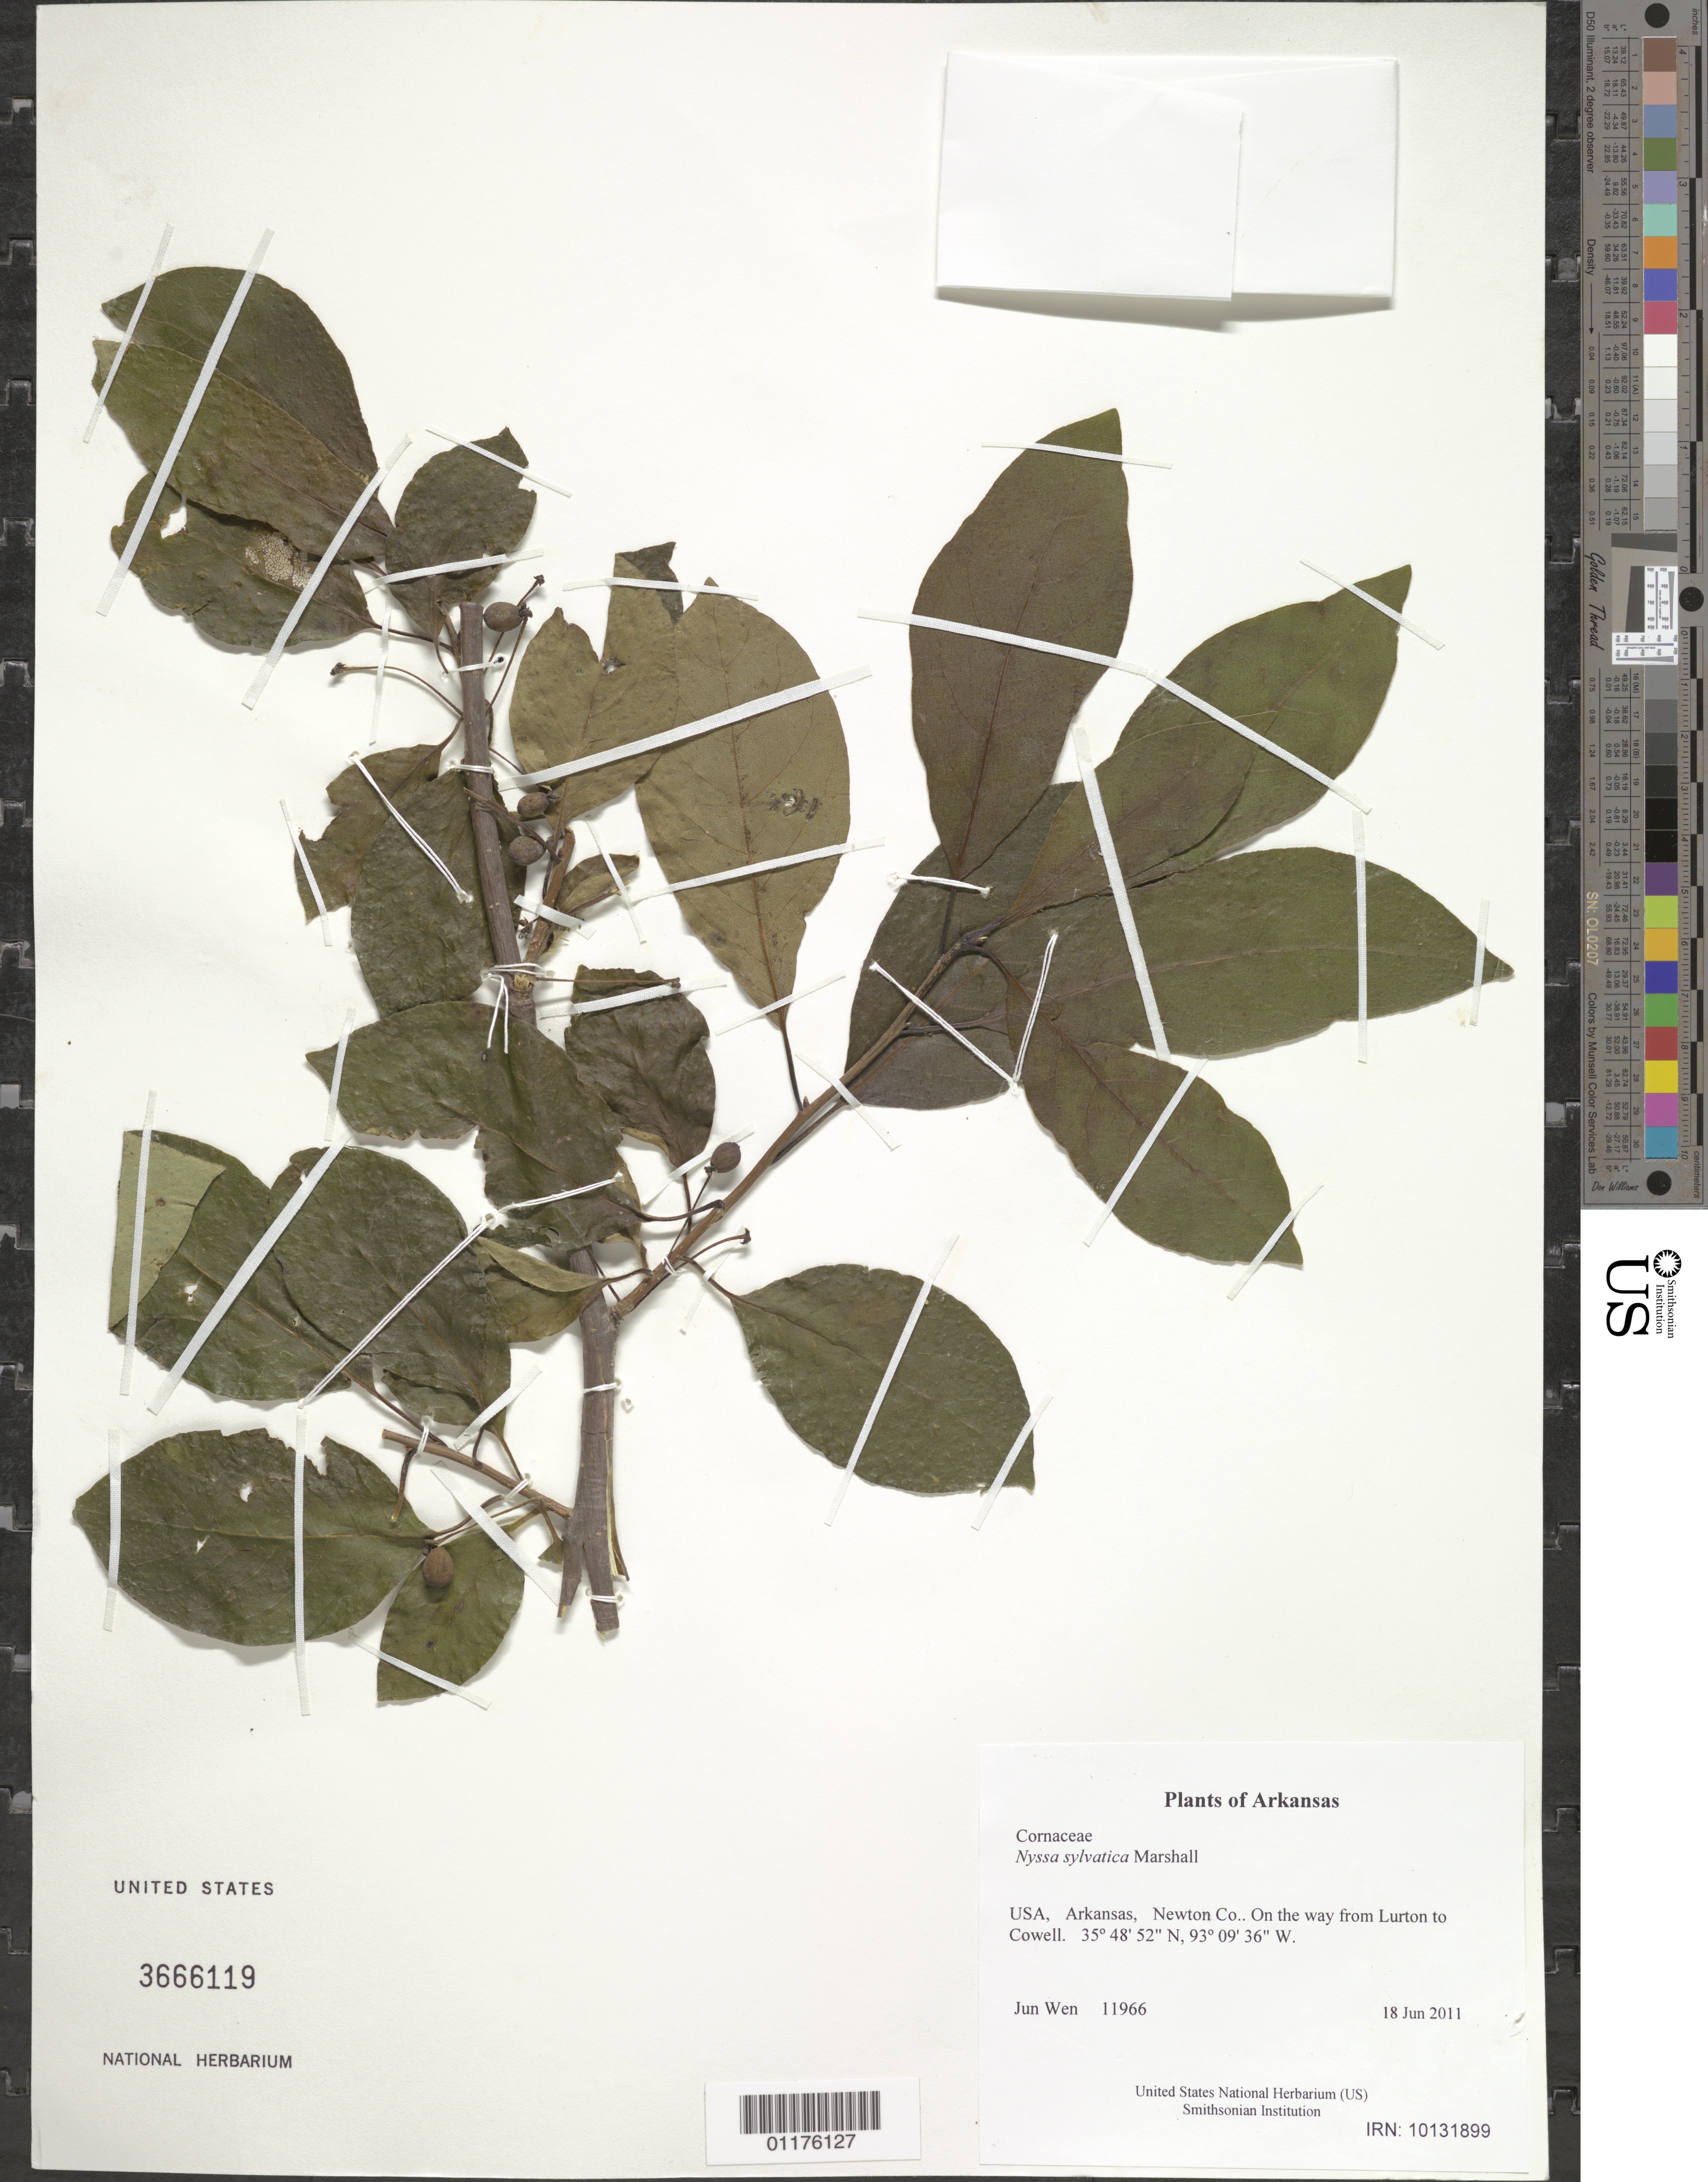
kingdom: Plantae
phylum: Tracheophyta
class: Magnoliopsida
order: Cornales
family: Nyssaceae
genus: Nyssa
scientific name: Nyssa sylvatica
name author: Marshall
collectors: J. Wen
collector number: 11966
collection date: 2011-06-18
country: United States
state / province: Arkansas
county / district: Newton Co.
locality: On the way from Lurton to Cowell.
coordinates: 35 48.870 N, 93 09.593 W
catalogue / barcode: US 3666119